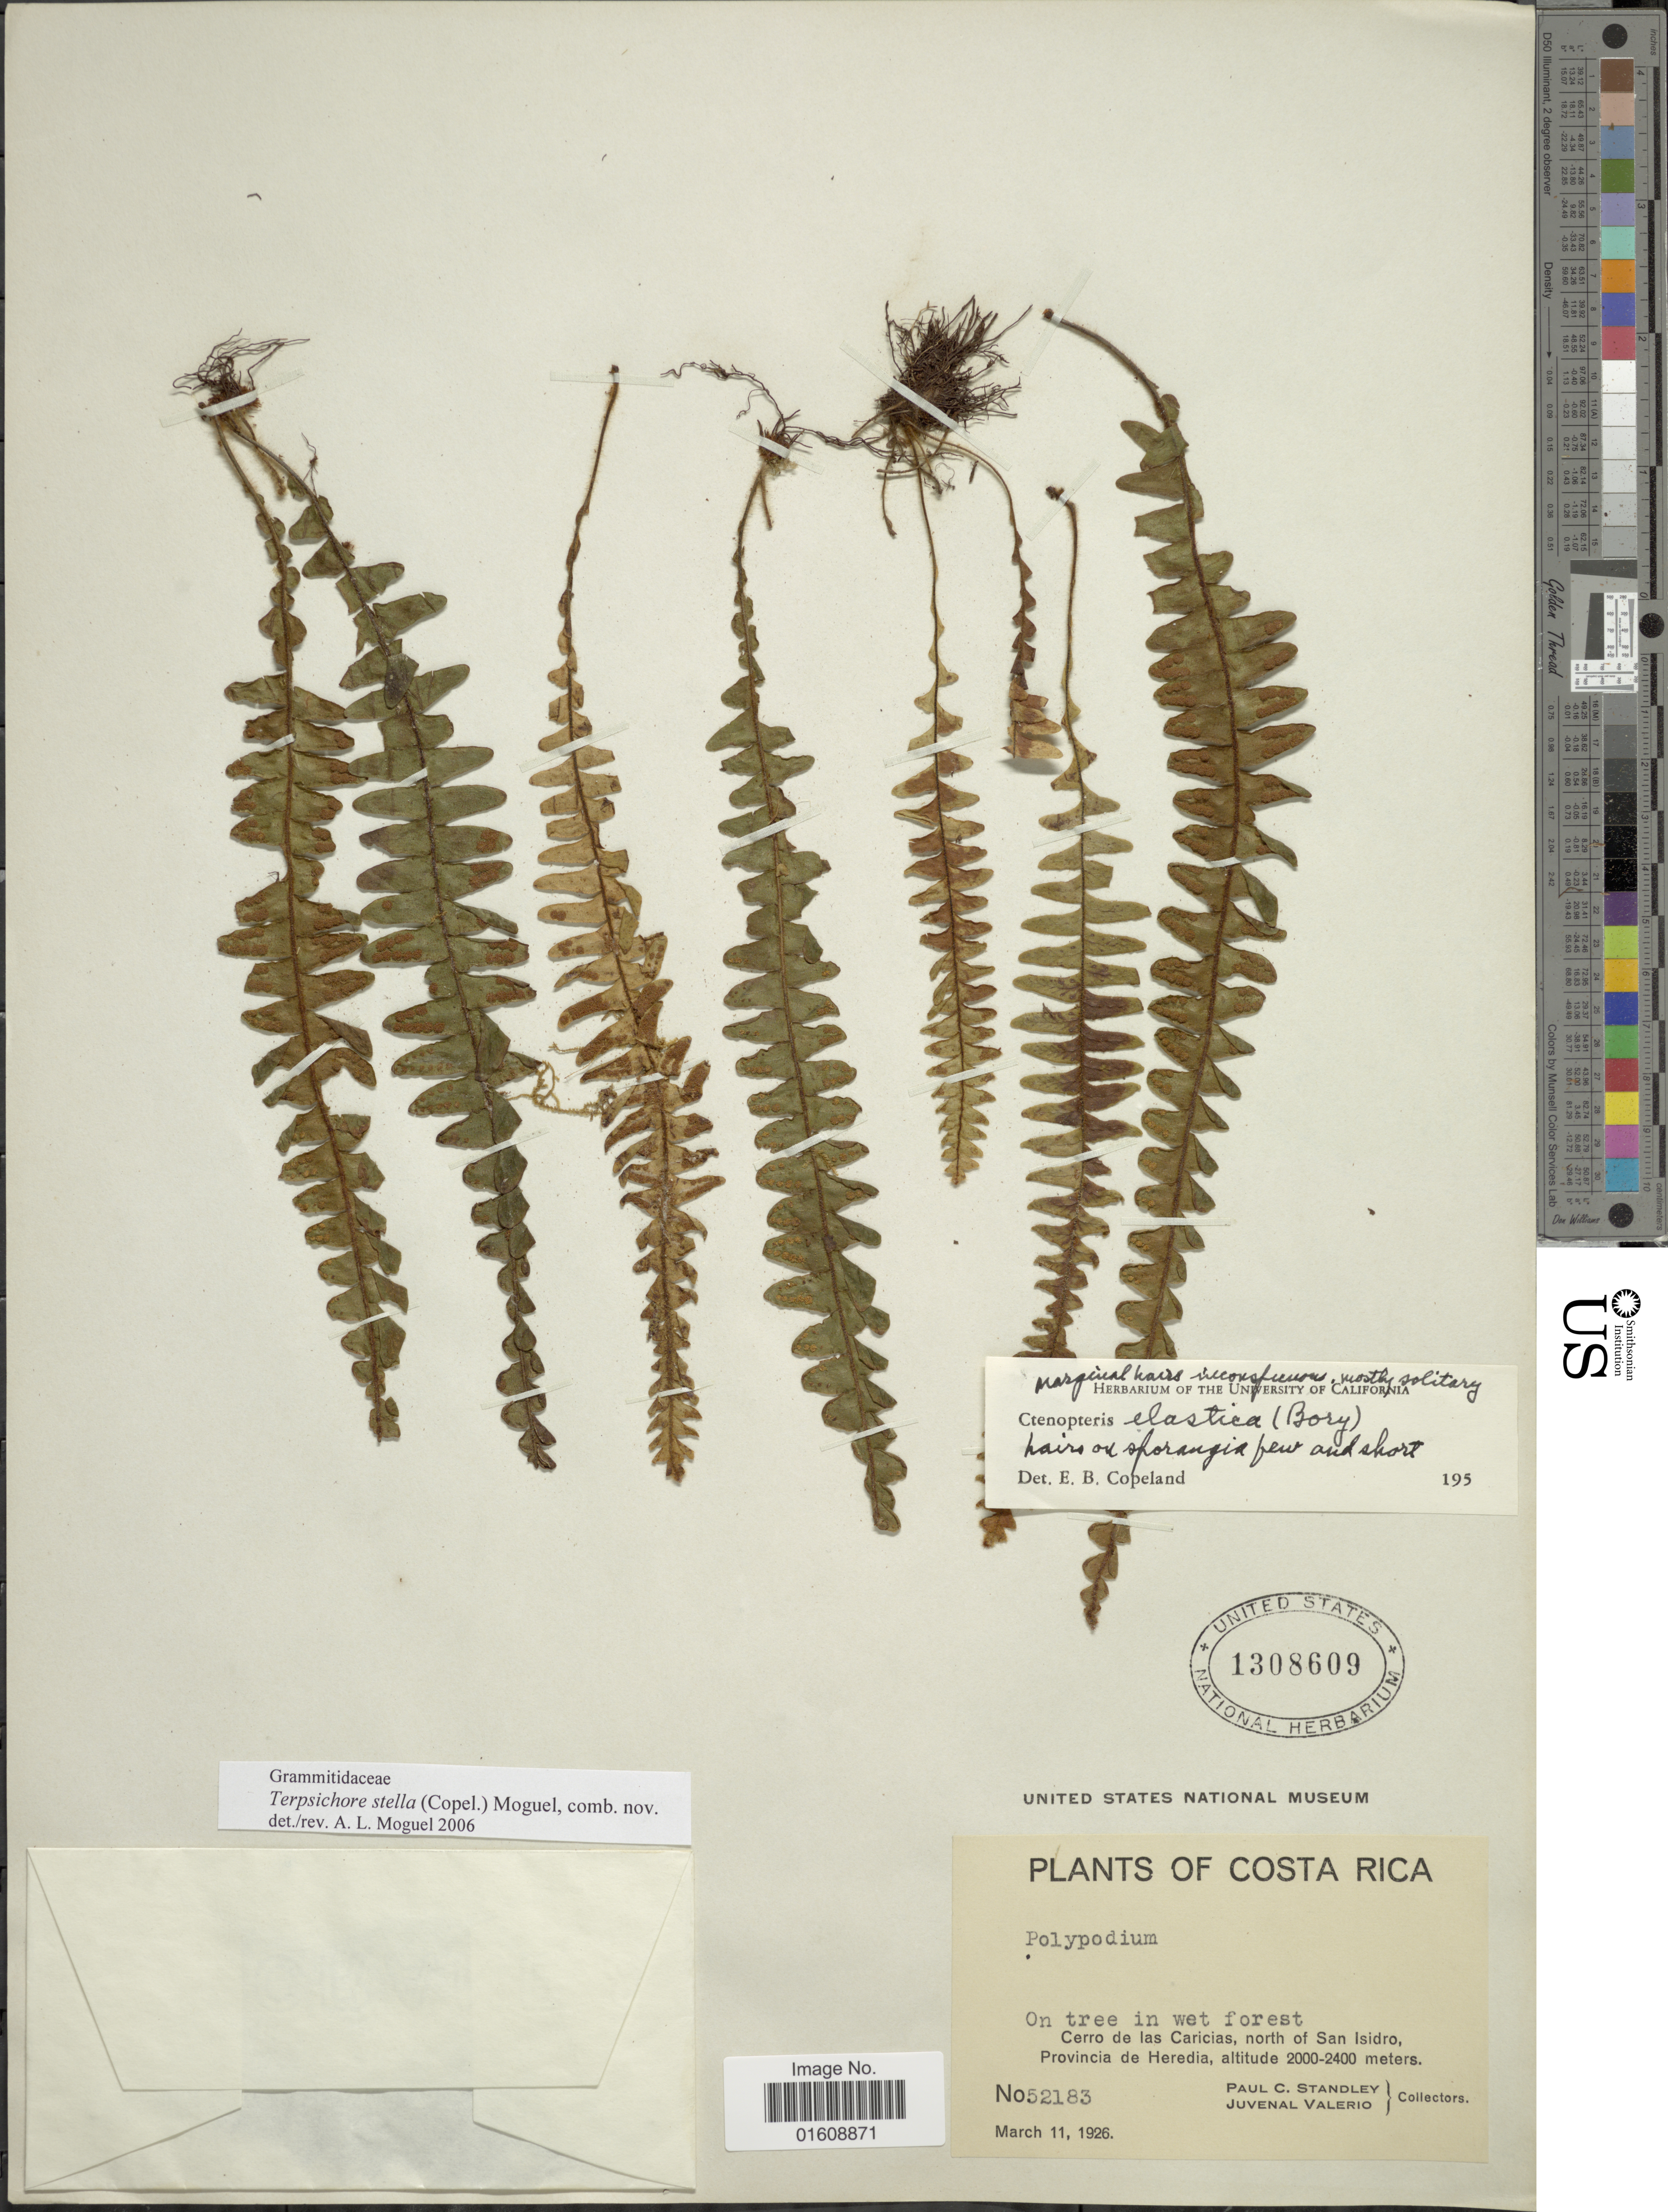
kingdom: Plantae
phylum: Tracheophyta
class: Polypodiopsida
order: Polypodiales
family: Polypodiaceae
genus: Alansmia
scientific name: Alansmia stella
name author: (Copel.) Moguel & M. Kessler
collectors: P. C. Standley & J. Valerio R.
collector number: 52183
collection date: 1926-03-11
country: Costa Rica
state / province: Heredia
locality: Cerro de las Caricias, north of San Isidro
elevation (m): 2000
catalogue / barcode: US 1308609